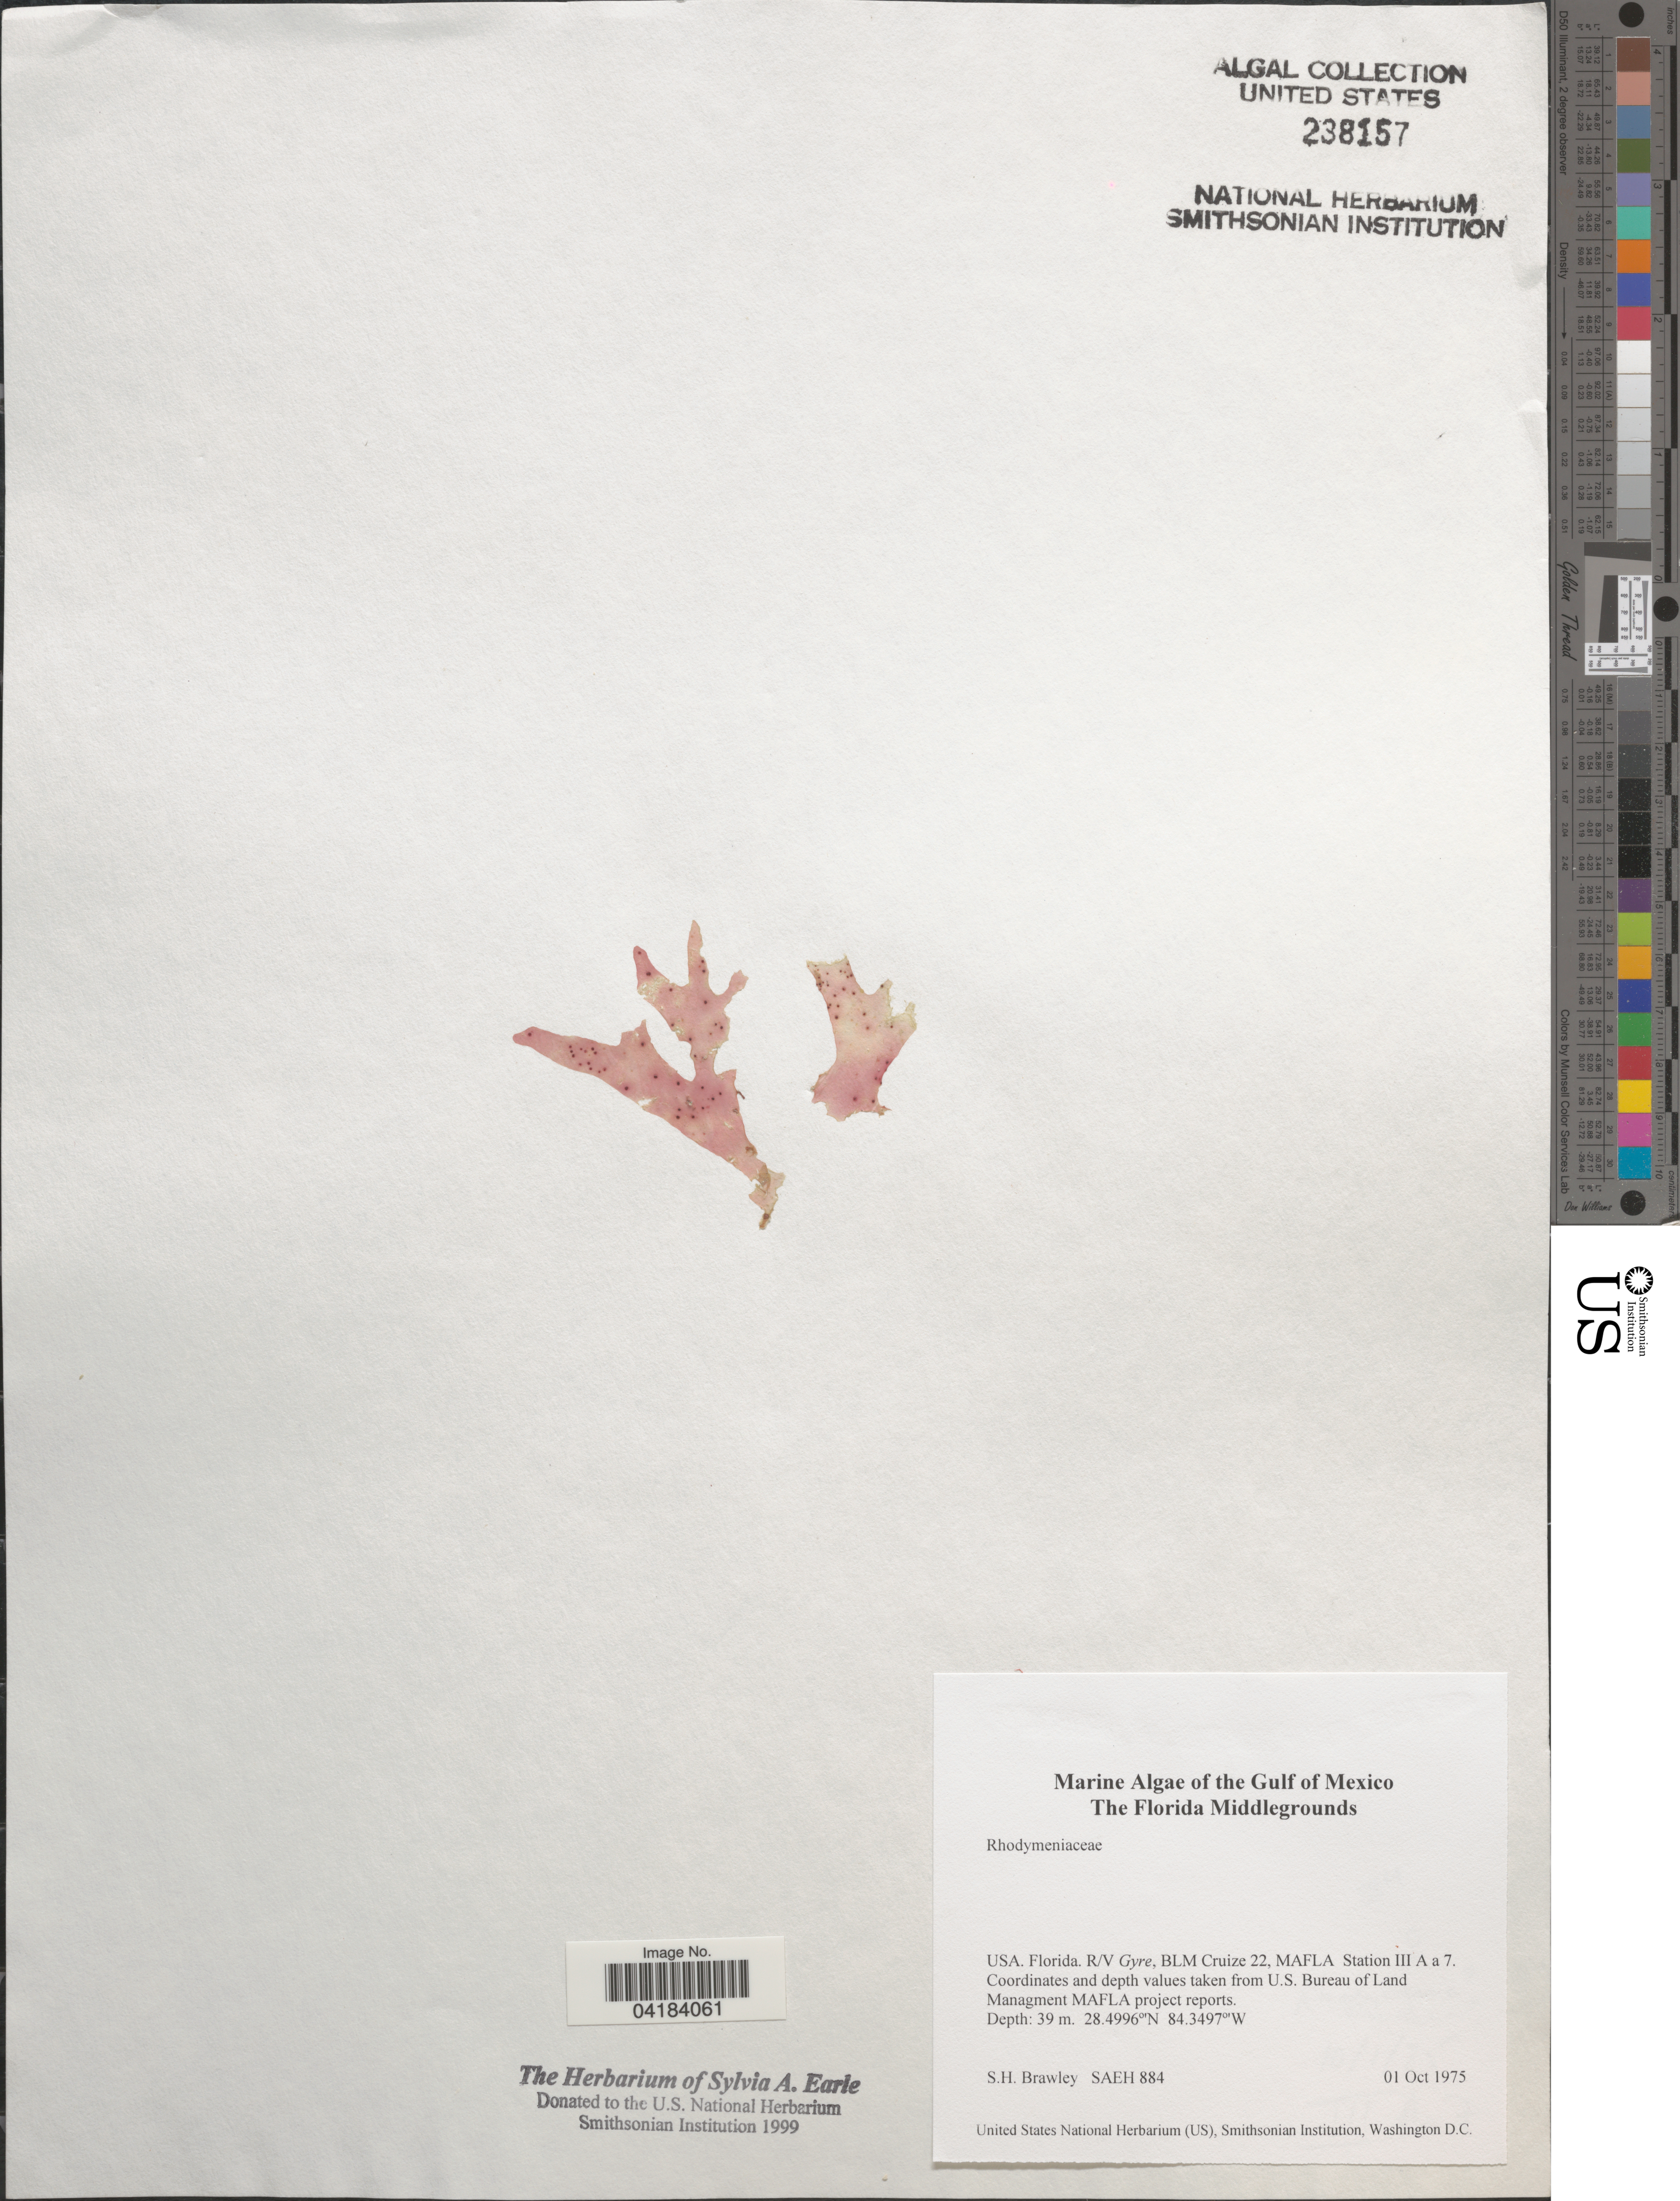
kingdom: Plantae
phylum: Rhodophyta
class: Florideophyceae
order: Rhodymeniales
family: Rhodymeniaceae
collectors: S. Brawley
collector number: SAEH884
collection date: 1975-10-01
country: United States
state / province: Florida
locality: The Gulf of Mexico. The Florida Middlegrounds. R/V Gyre, BLM Cruize 22, MAFLA Station III A a 7.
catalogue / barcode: US 238157